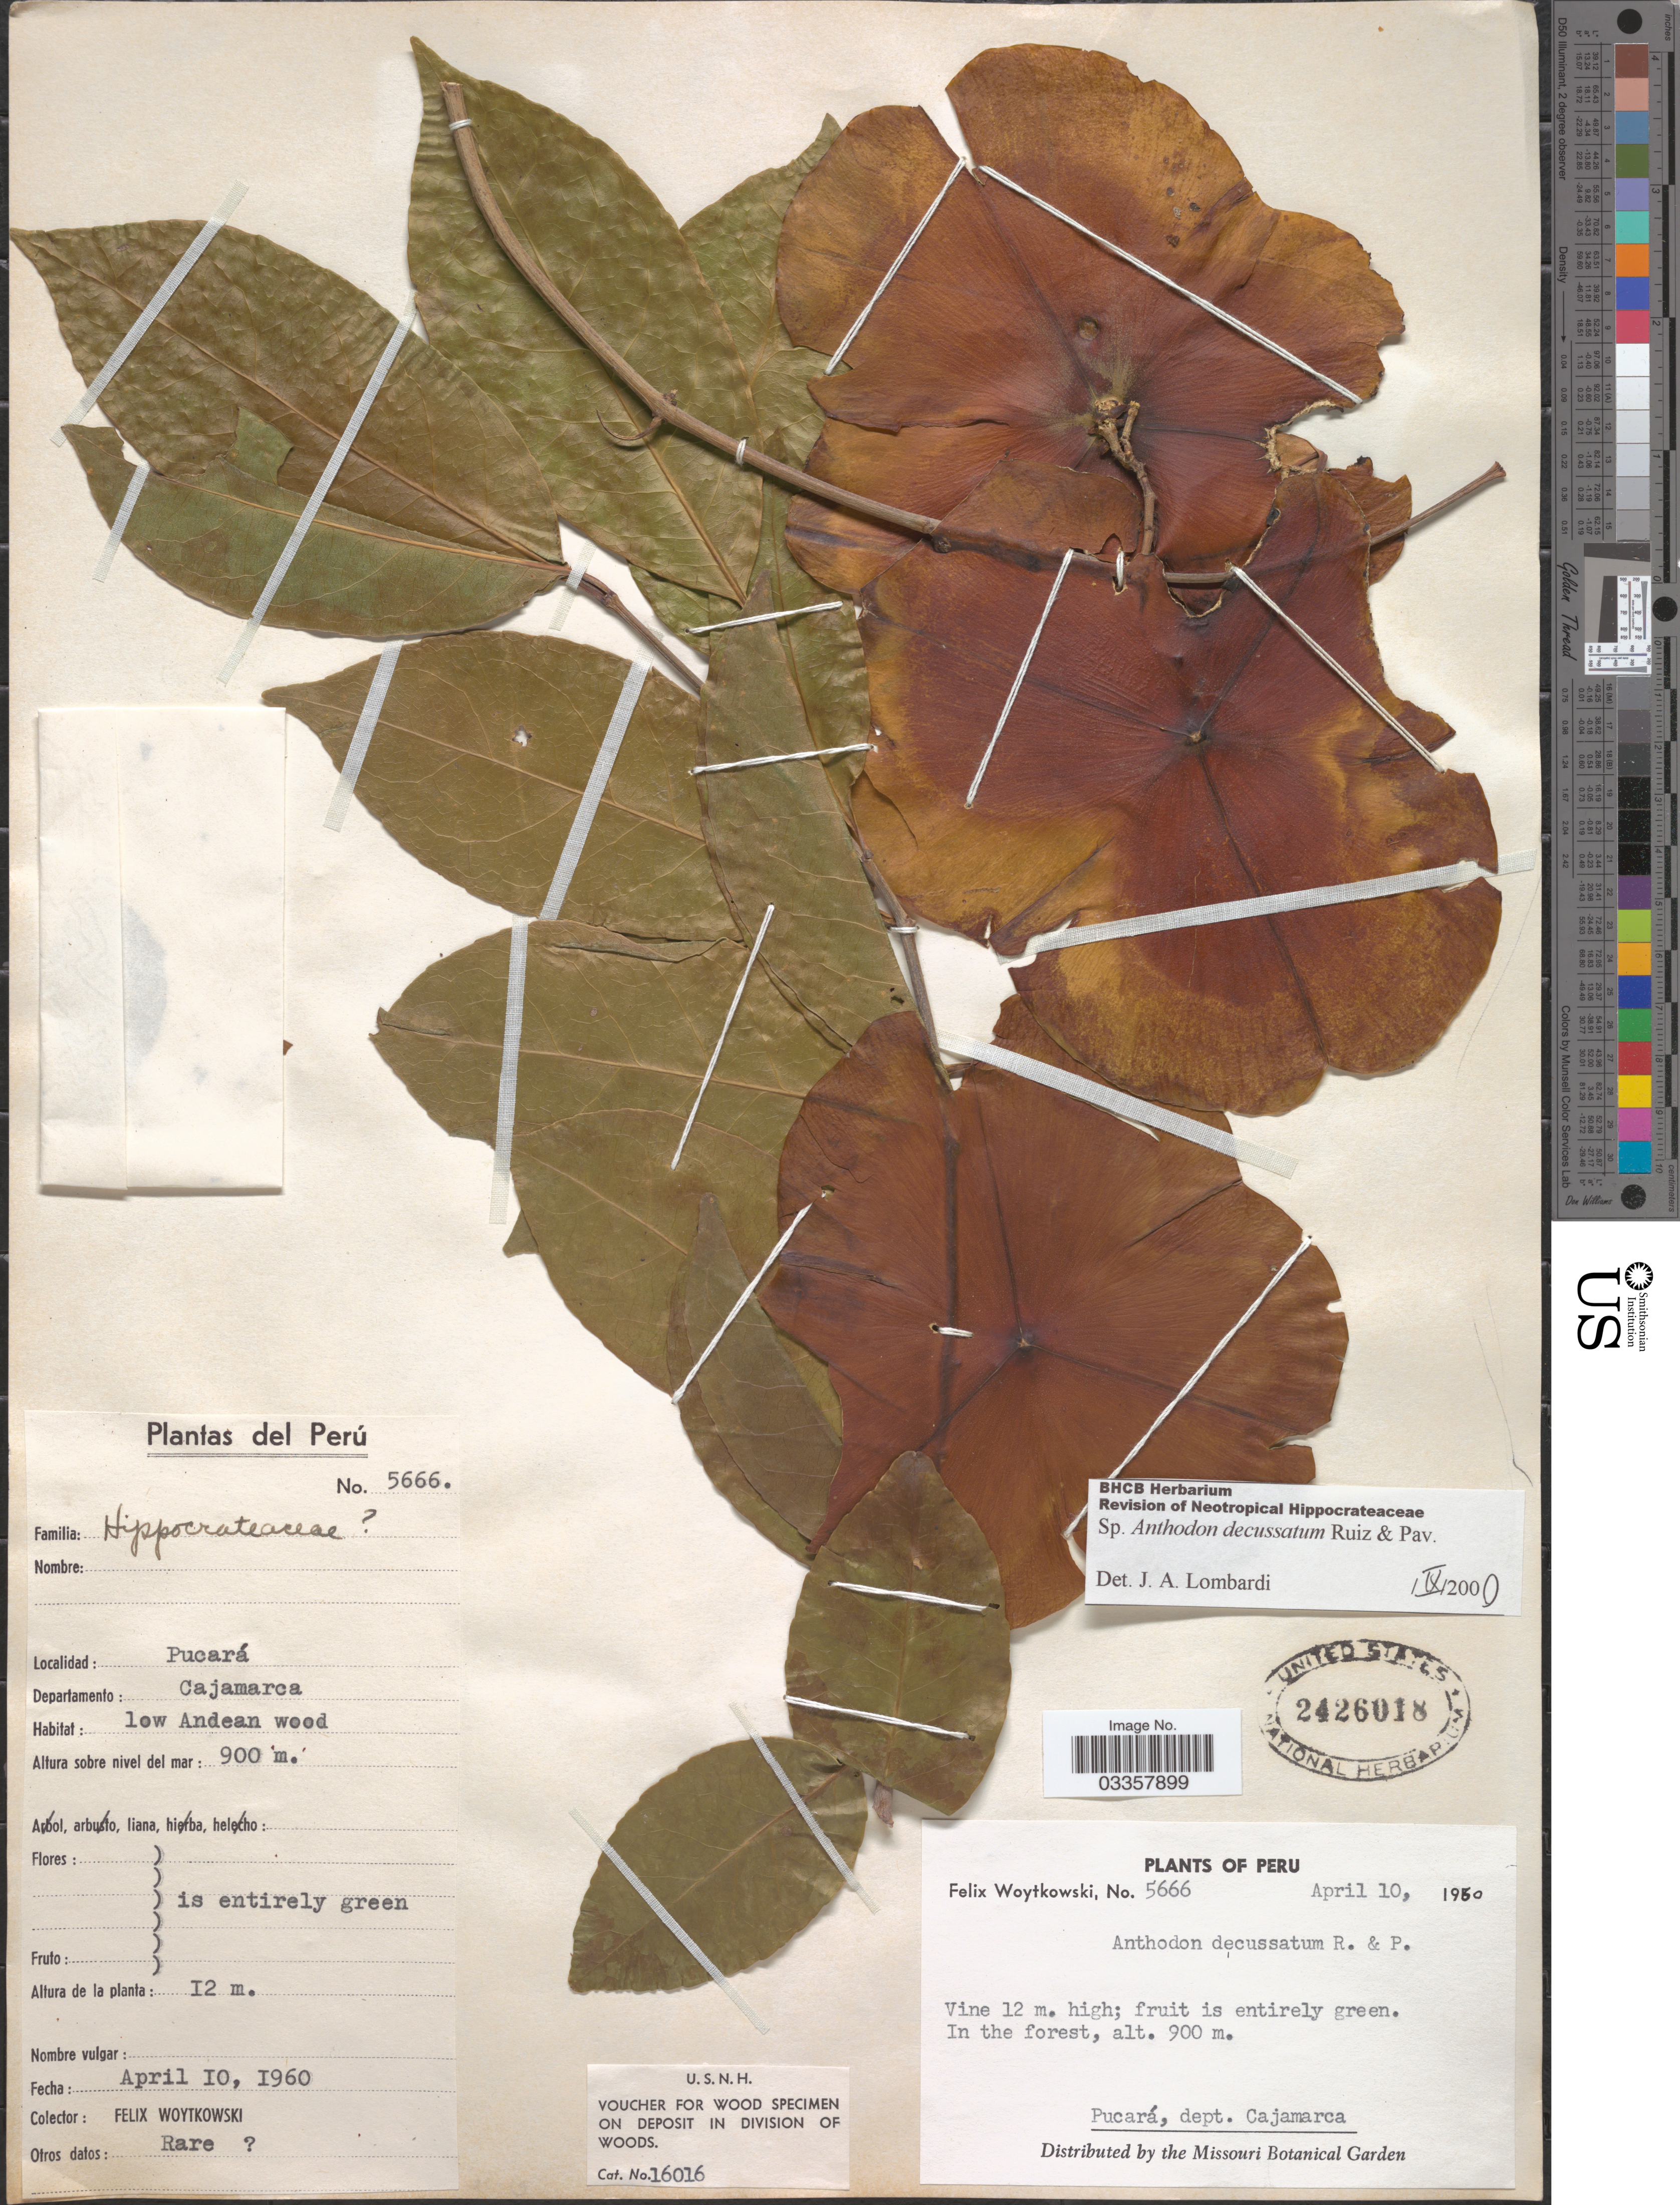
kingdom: Plantae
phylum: Tracheophyta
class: Magnoliopsida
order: Celastrales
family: Celastraceae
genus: Anthodon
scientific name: Anthodon decussatum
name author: Ruiz & Pav.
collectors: F. Woytkowski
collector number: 5666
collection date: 1960-04-10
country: Peru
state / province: Cajamarca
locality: Pucará. Departamento: Cajamarca. Low Andean wood.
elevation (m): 900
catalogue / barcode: US 2426018